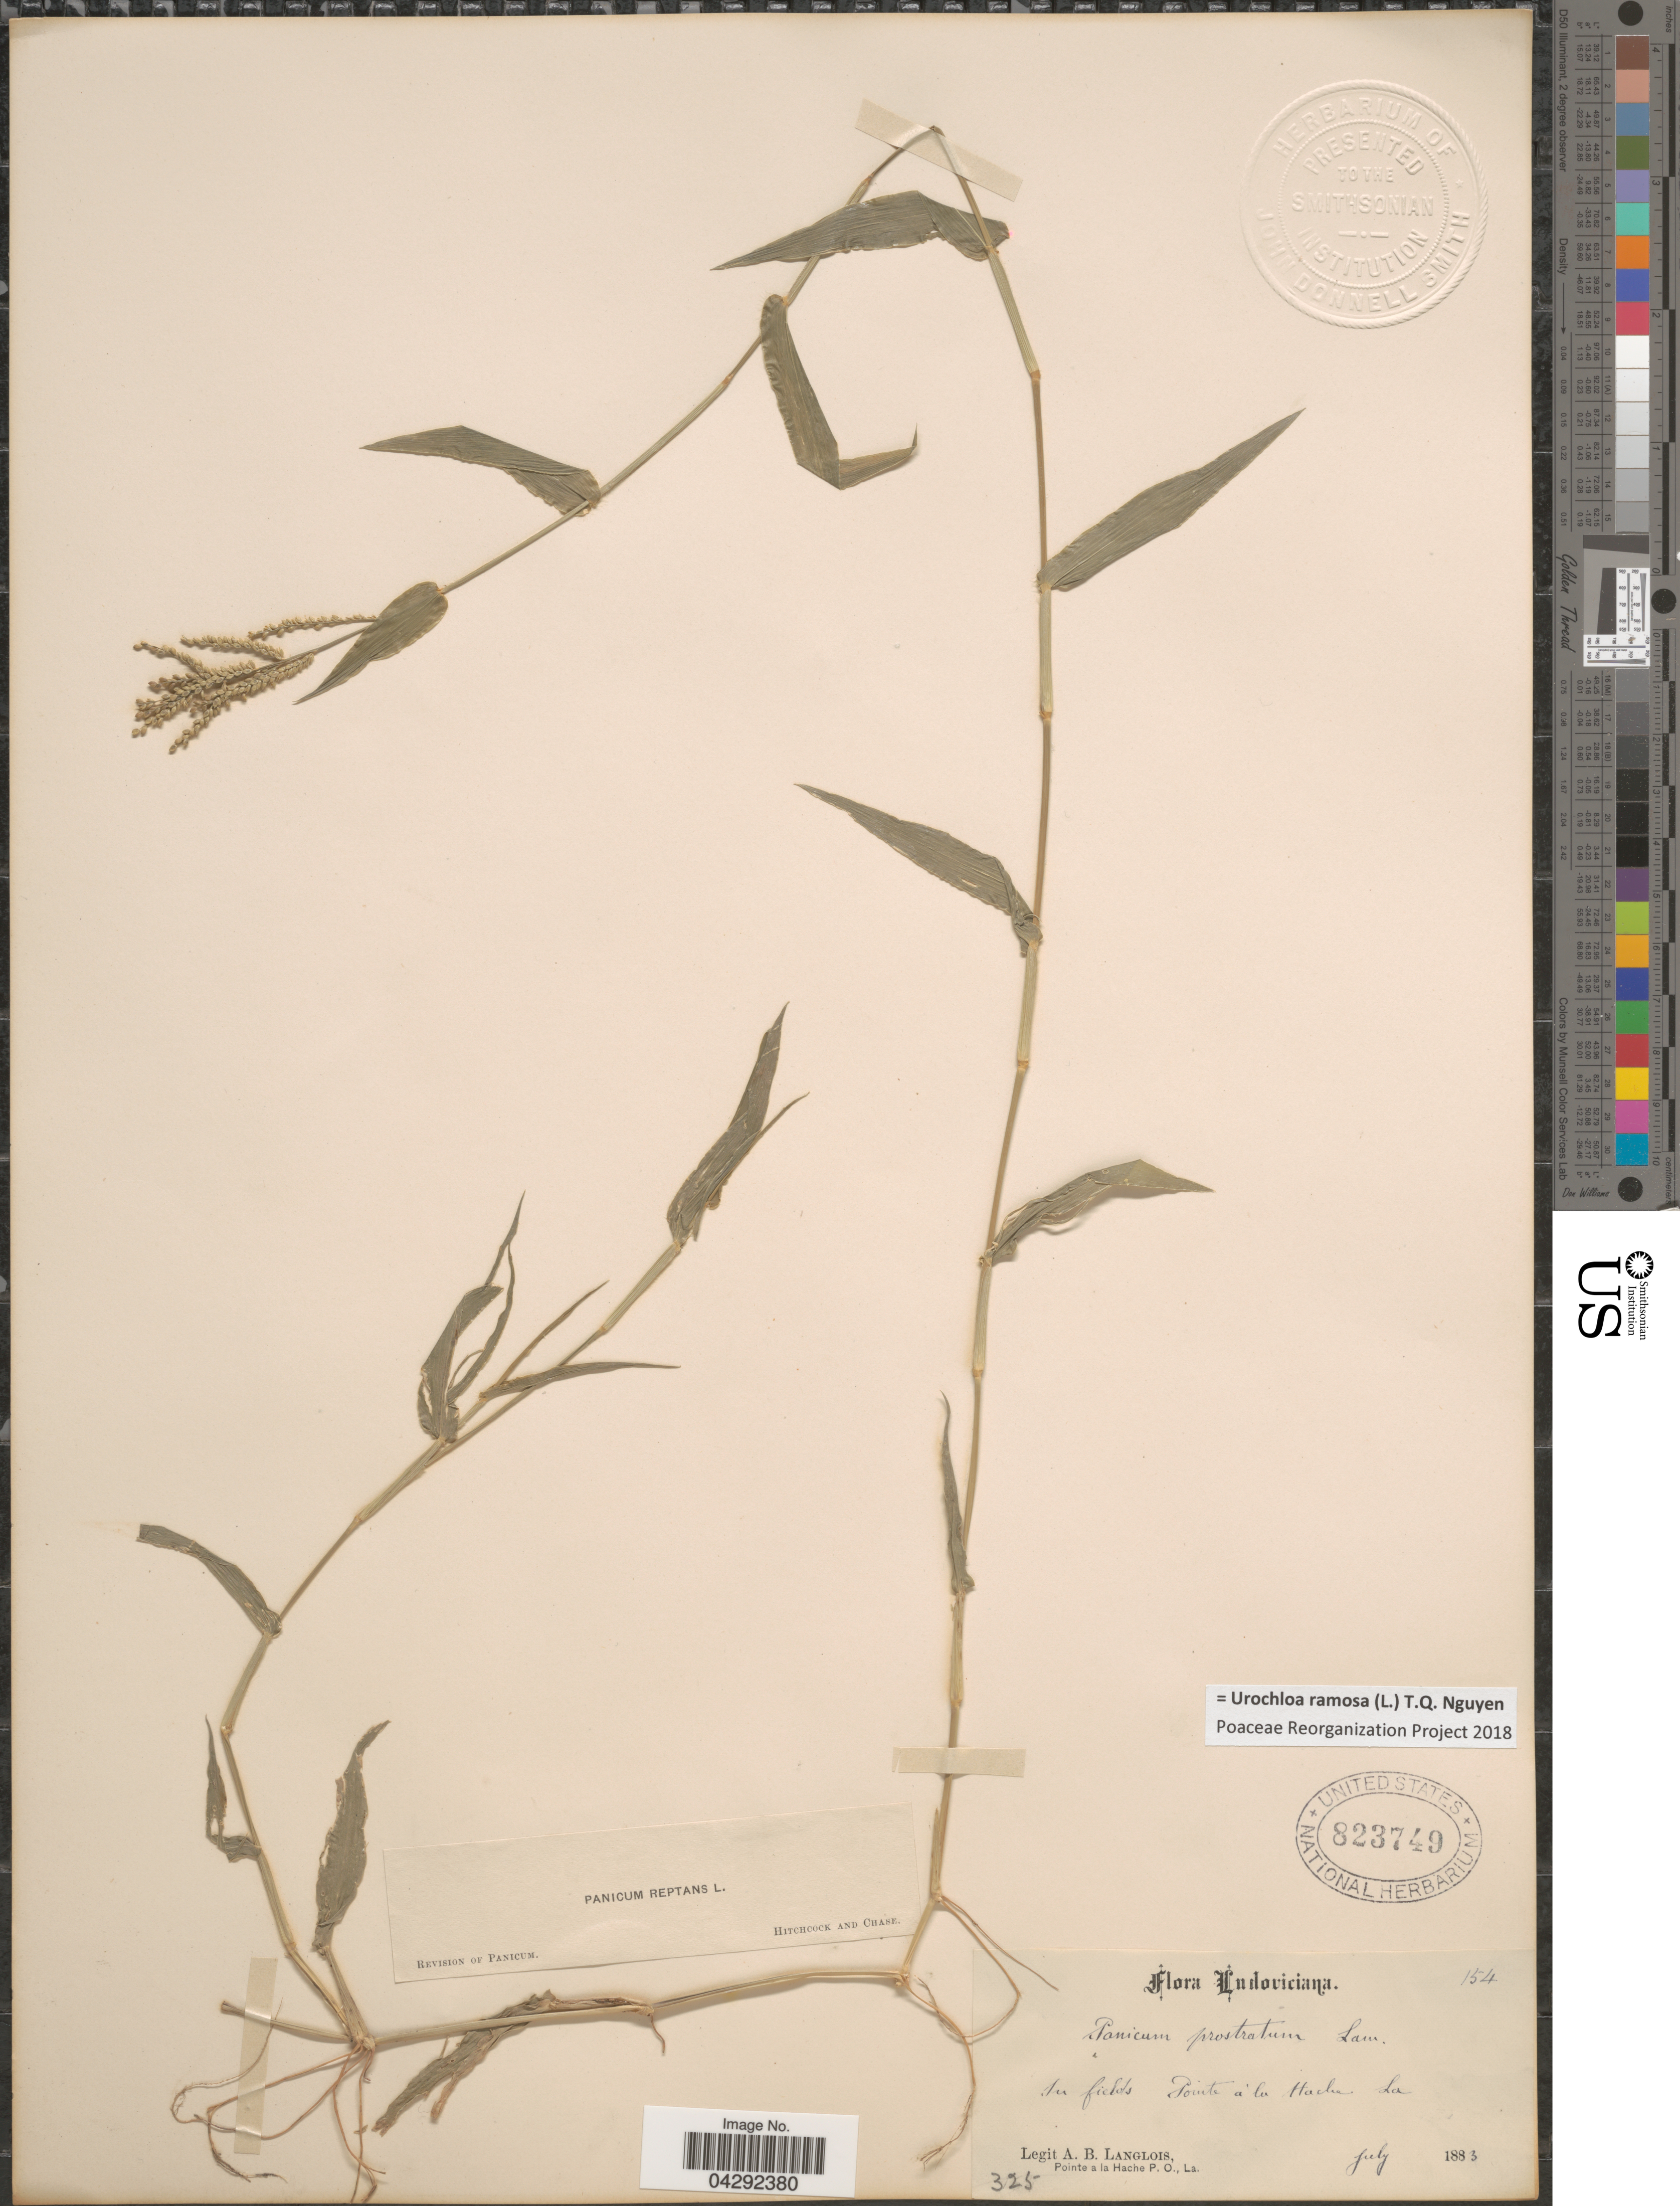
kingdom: Plantae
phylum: Tracheophyta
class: Liliopsida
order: Poales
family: Poaceae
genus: Urochloa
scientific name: Urochloa ramosa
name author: T.Q. Nguyen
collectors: A. Langlois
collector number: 325/154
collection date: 1883-07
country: United States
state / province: Louisiana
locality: Ludoviciana. In fields Pointe à la Hache.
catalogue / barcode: US 823749